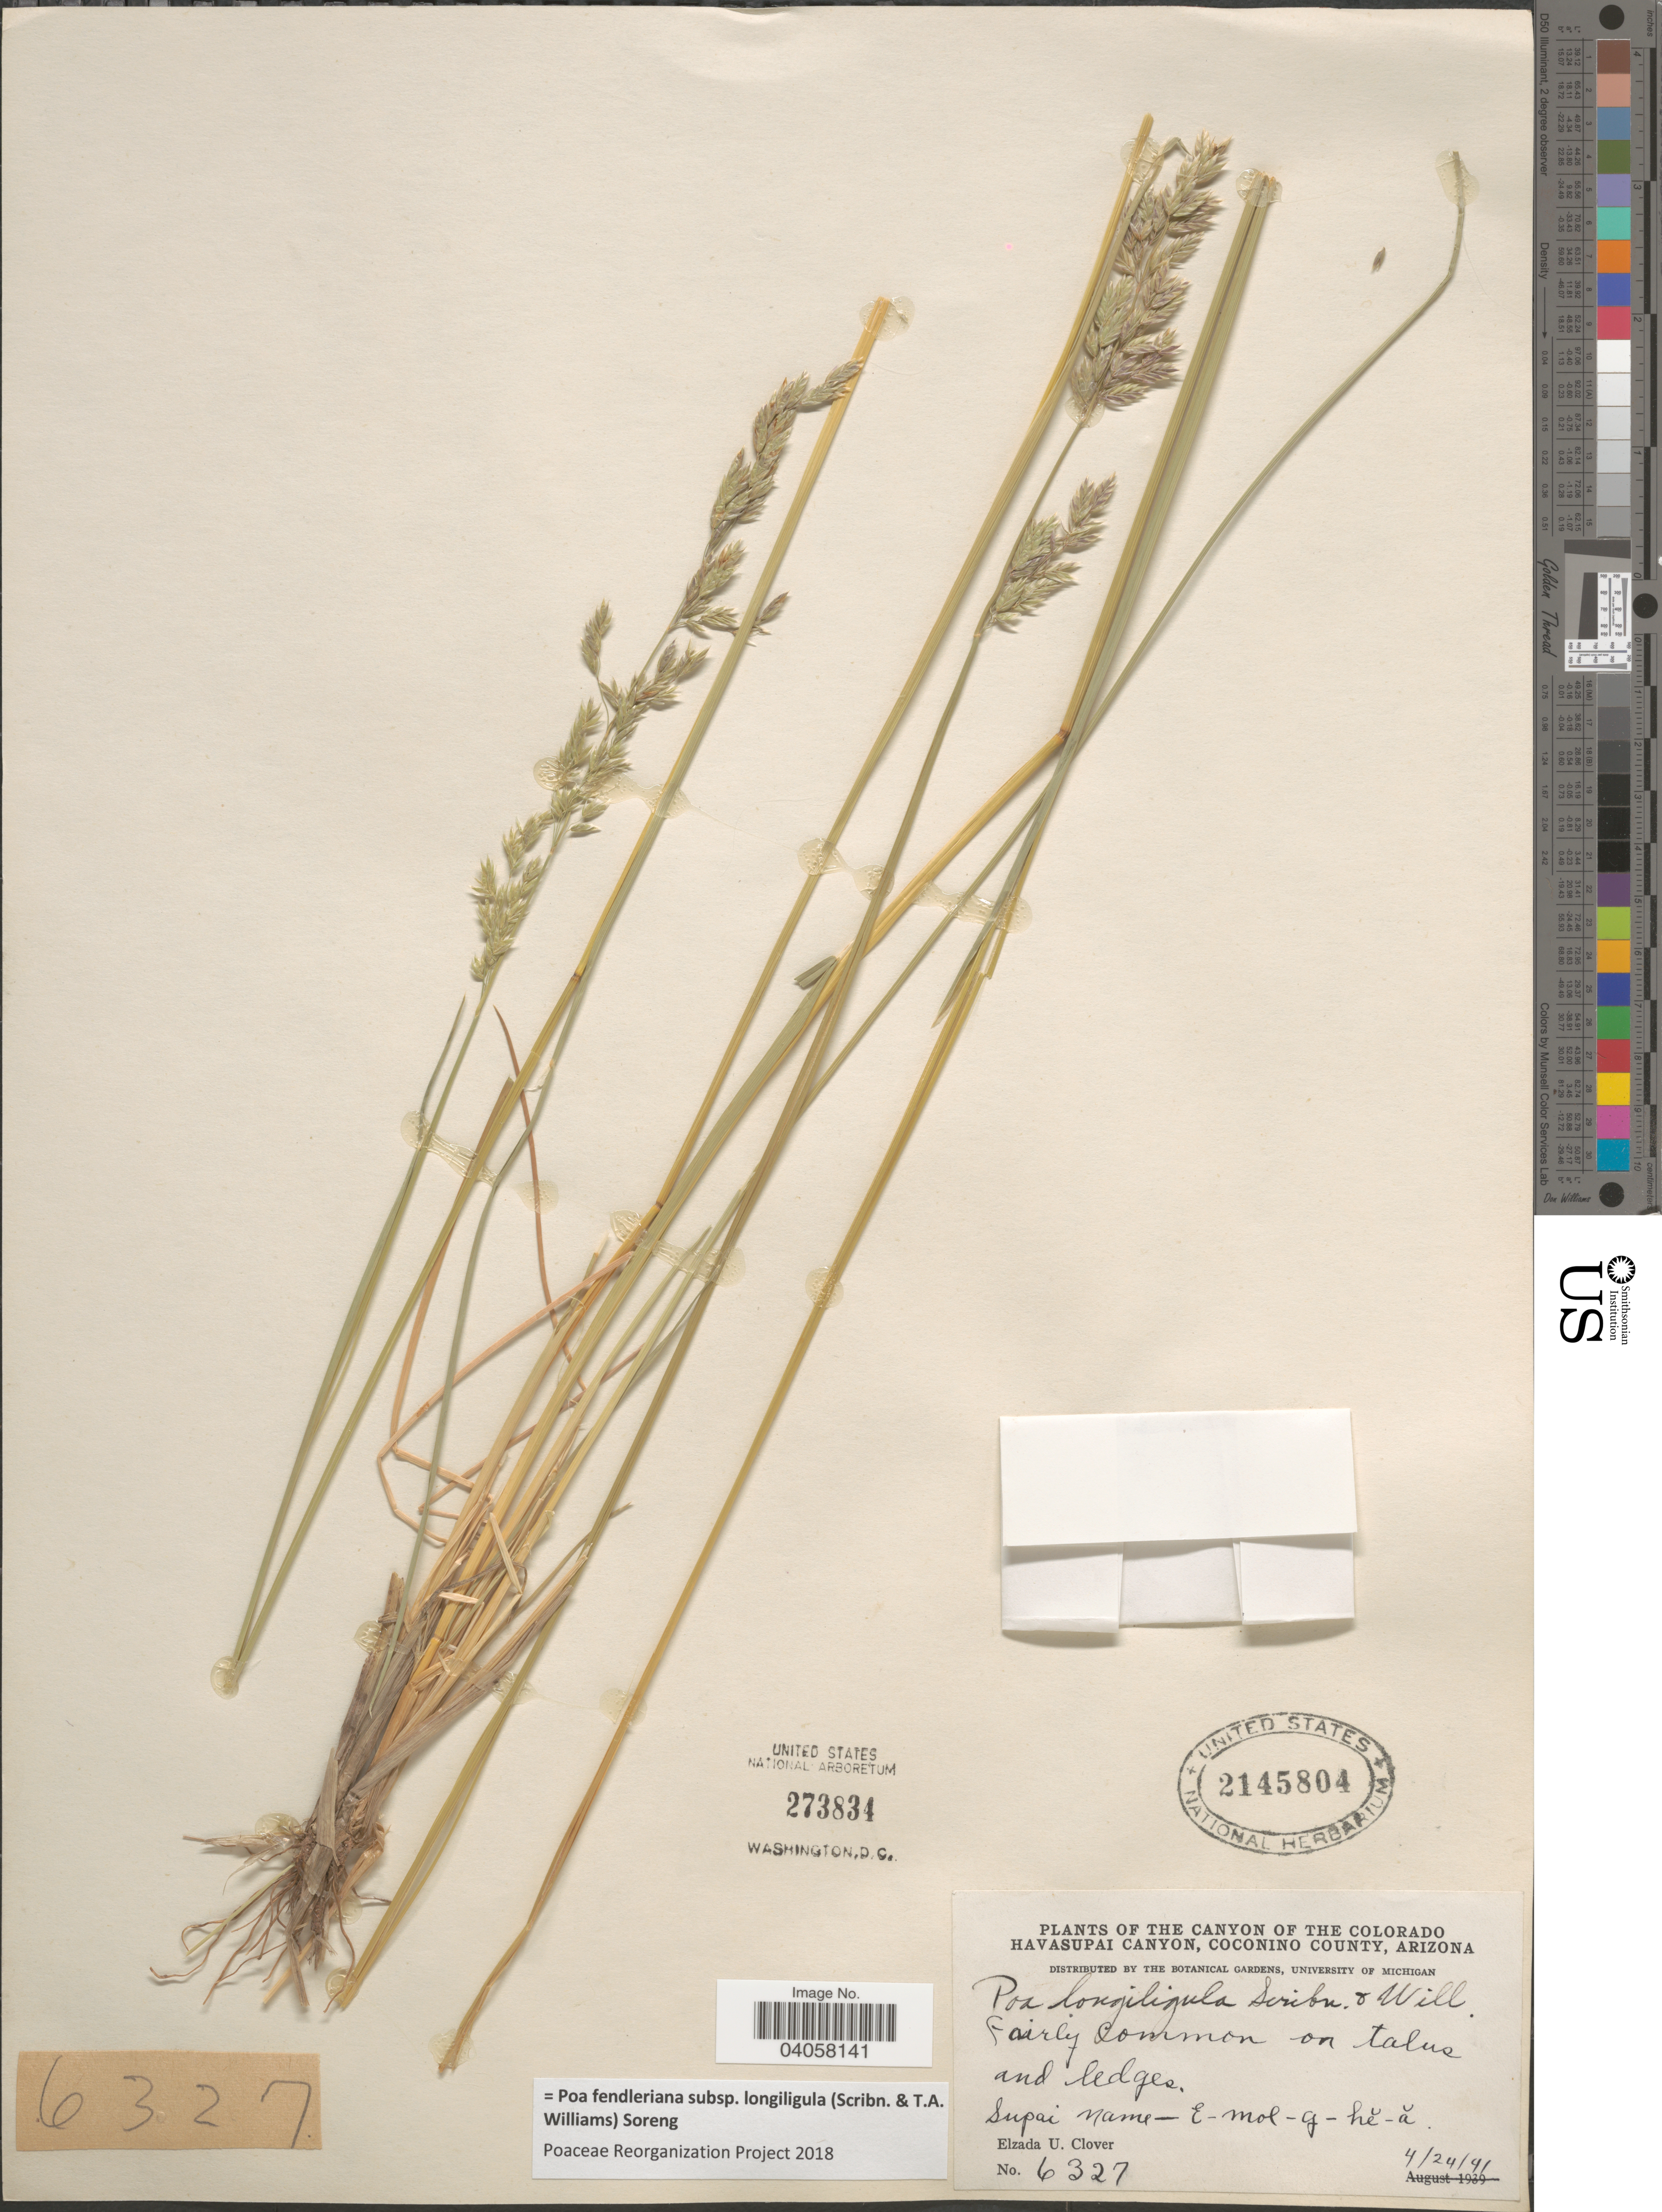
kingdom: Plantae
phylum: Tracheophyta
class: Liliopsida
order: Poales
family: Poaceae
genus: Poa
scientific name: Poa fendleriana subsp. longiligula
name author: (Scribn. & T.A. Williams) Soreng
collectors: E. U. Clover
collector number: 6327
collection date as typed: Transcribed d/m/y: 24/4/41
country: United States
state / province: Arizona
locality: The Canyon of the Colorado Havasupai Canyon, Coconino County.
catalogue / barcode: US 2145804